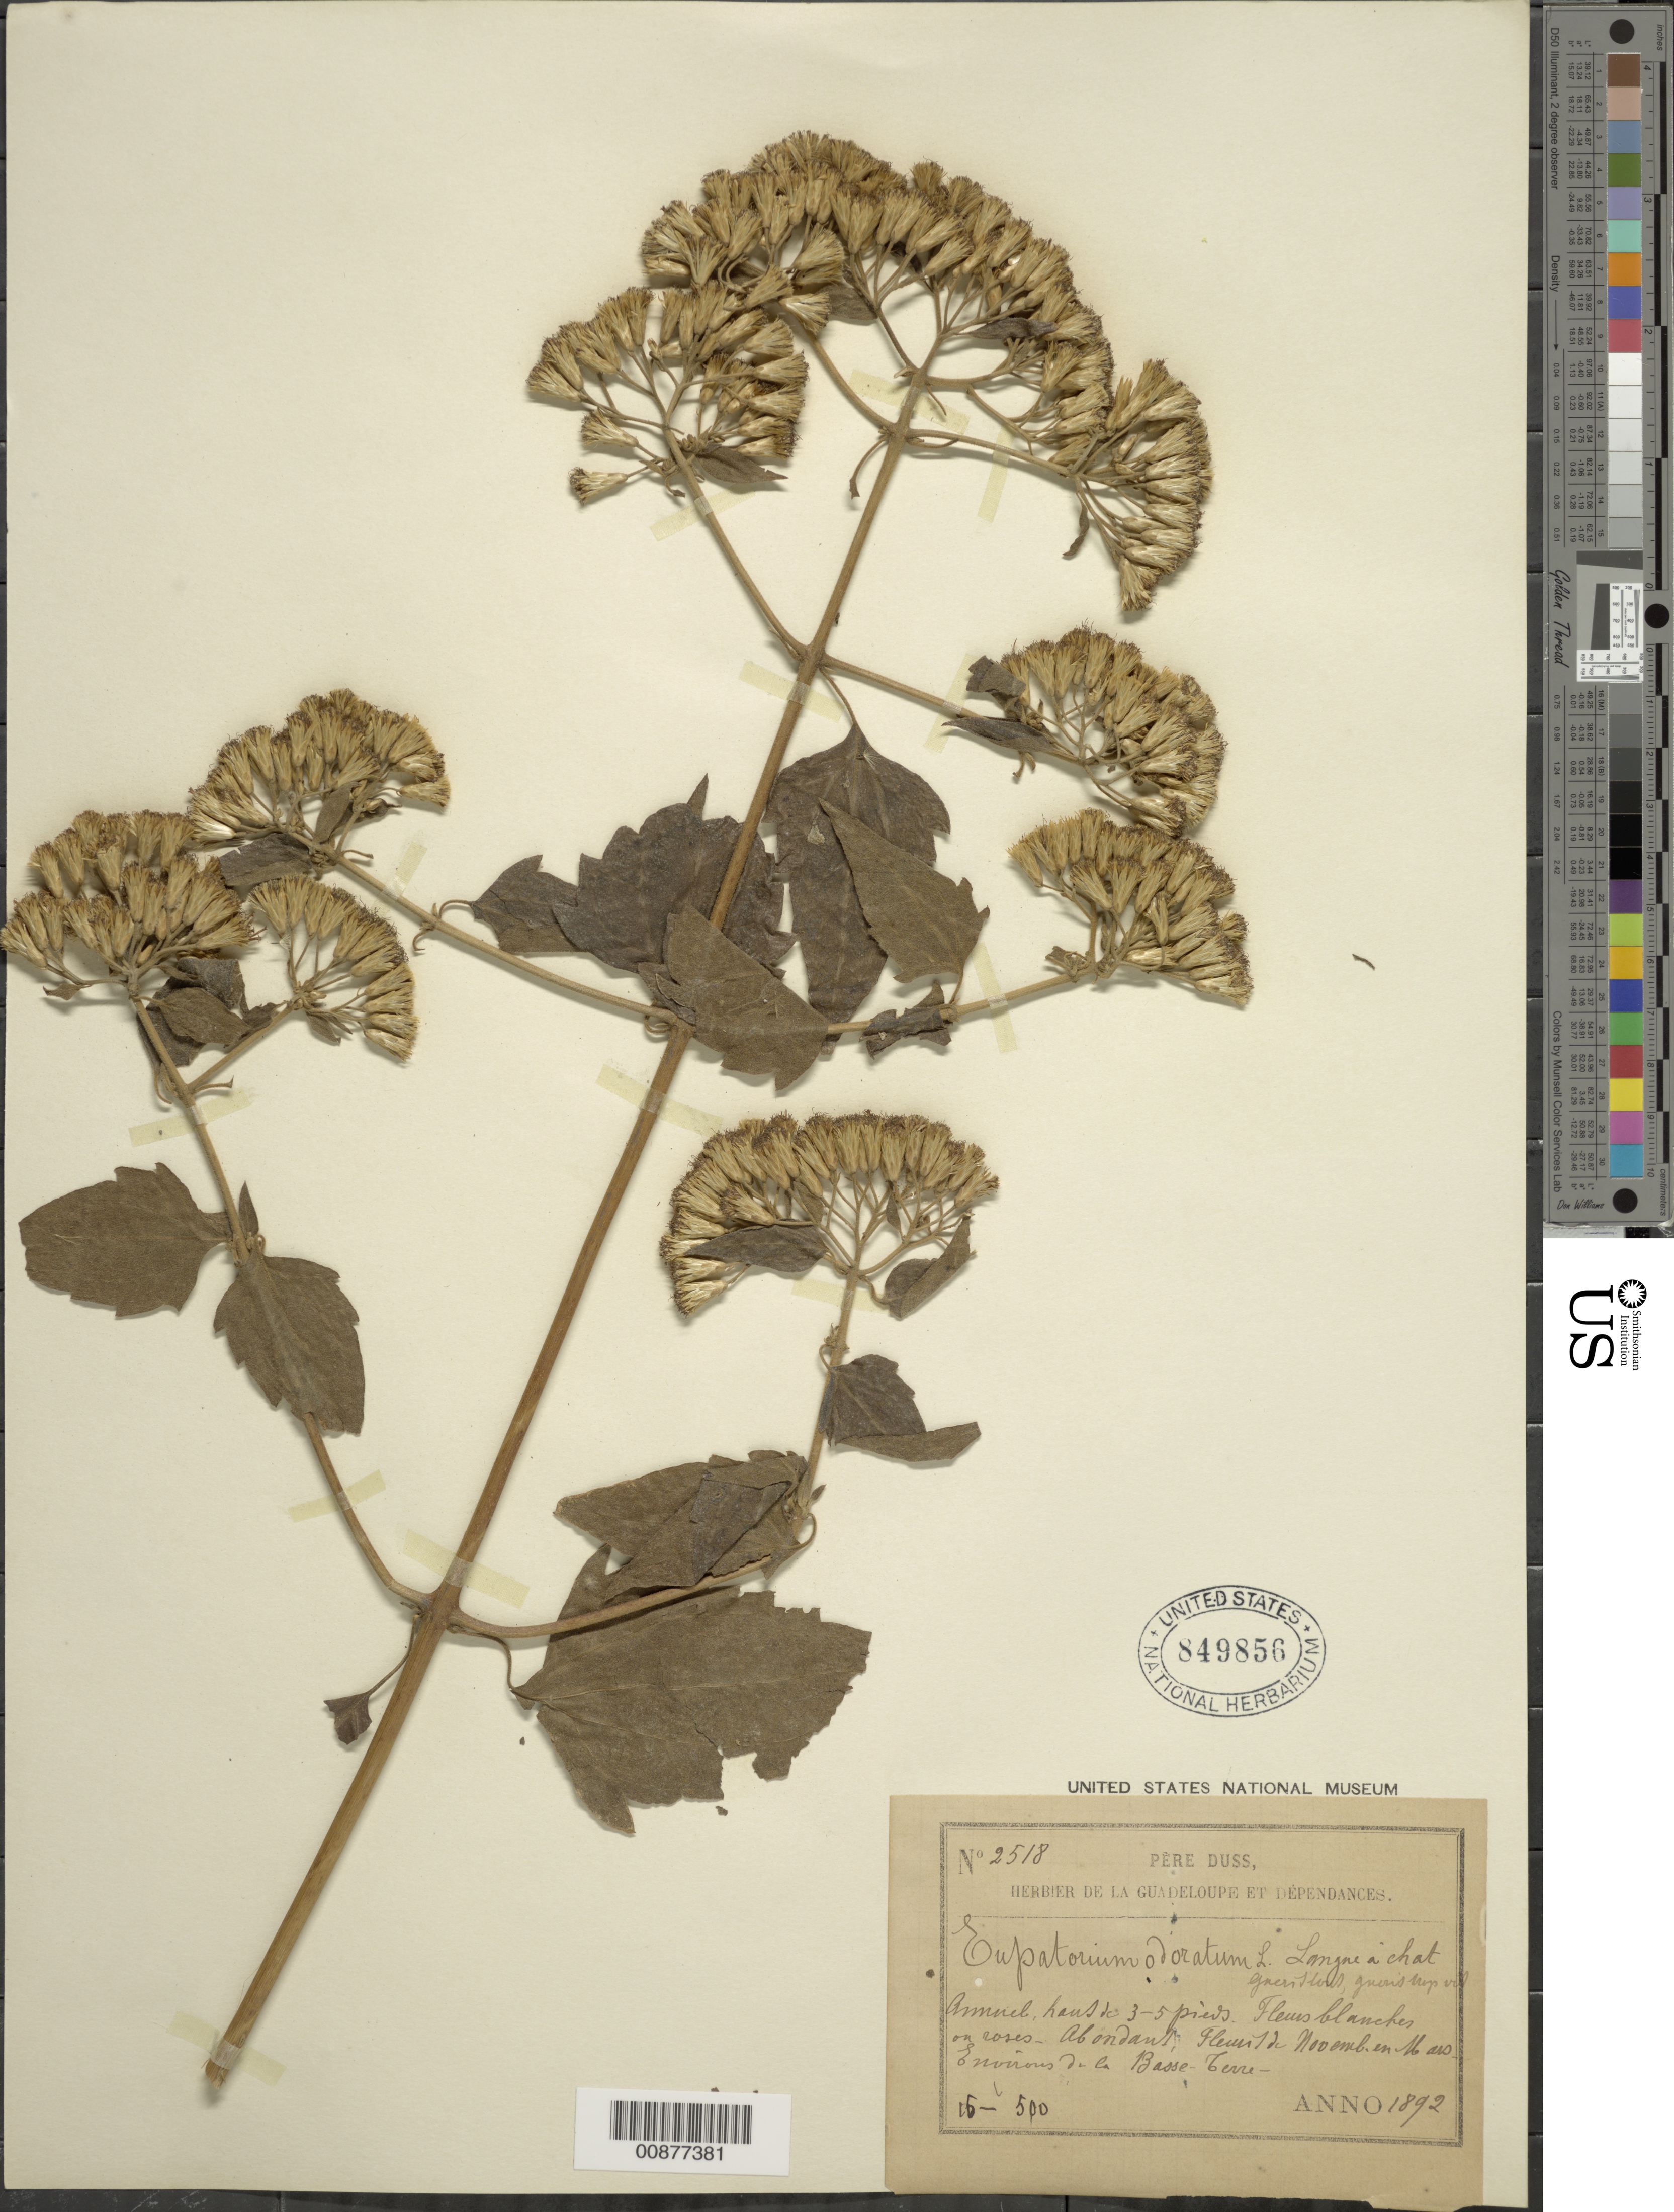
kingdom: Plantae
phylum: Tracheophyta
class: Magnoliopsida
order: Asterales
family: Asteraceae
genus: Chromolaena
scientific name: Chromolaena odorata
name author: (L.) R.M. King & H. Rob.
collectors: Père Duss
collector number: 2518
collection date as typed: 1892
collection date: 1892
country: Guadeloupe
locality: Environs de la Basse-Terre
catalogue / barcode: US 849856